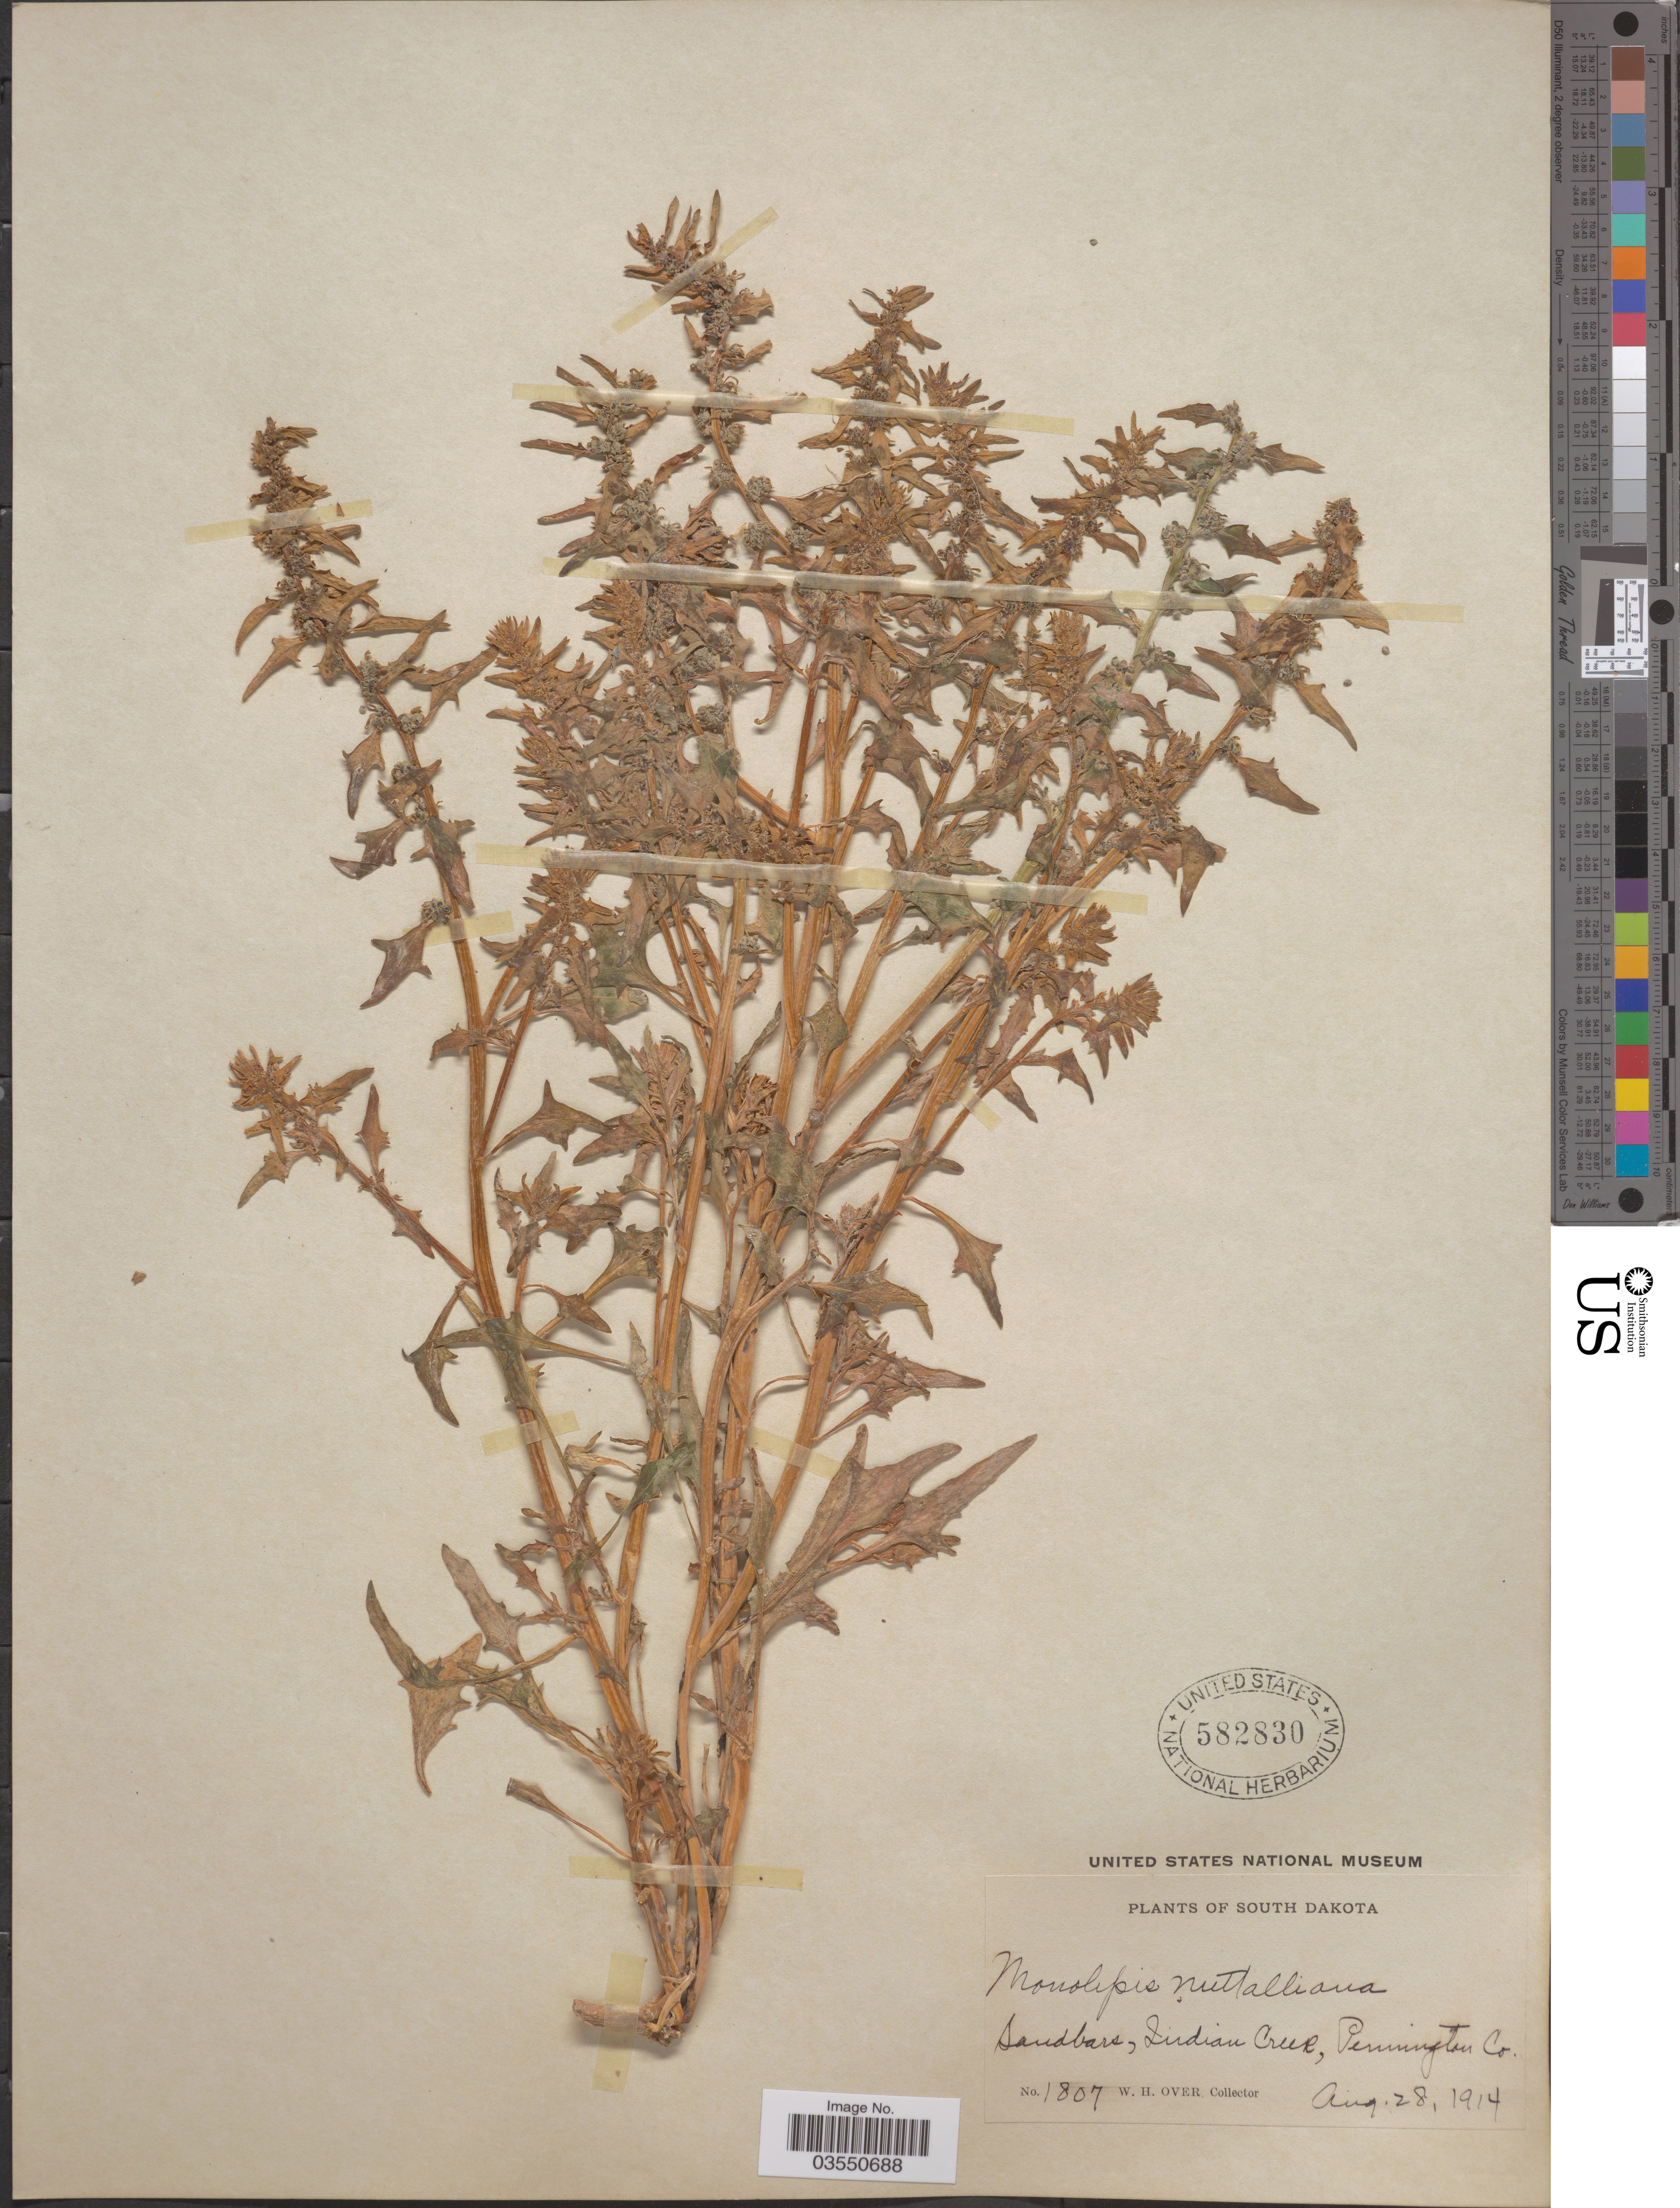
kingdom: Plantae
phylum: Tracheophyta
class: Magnoliopsida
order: Caryophyllales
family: Amaranthaceae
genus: Blitum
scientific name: Blitum nuttallianum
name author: Schult.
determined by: U.S. National Herbarium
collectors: W. Over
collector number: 1807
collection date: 1914-08-28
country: United States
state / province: South Dakota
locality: Indian Creek, Pennington Co.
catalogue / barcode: US 582830